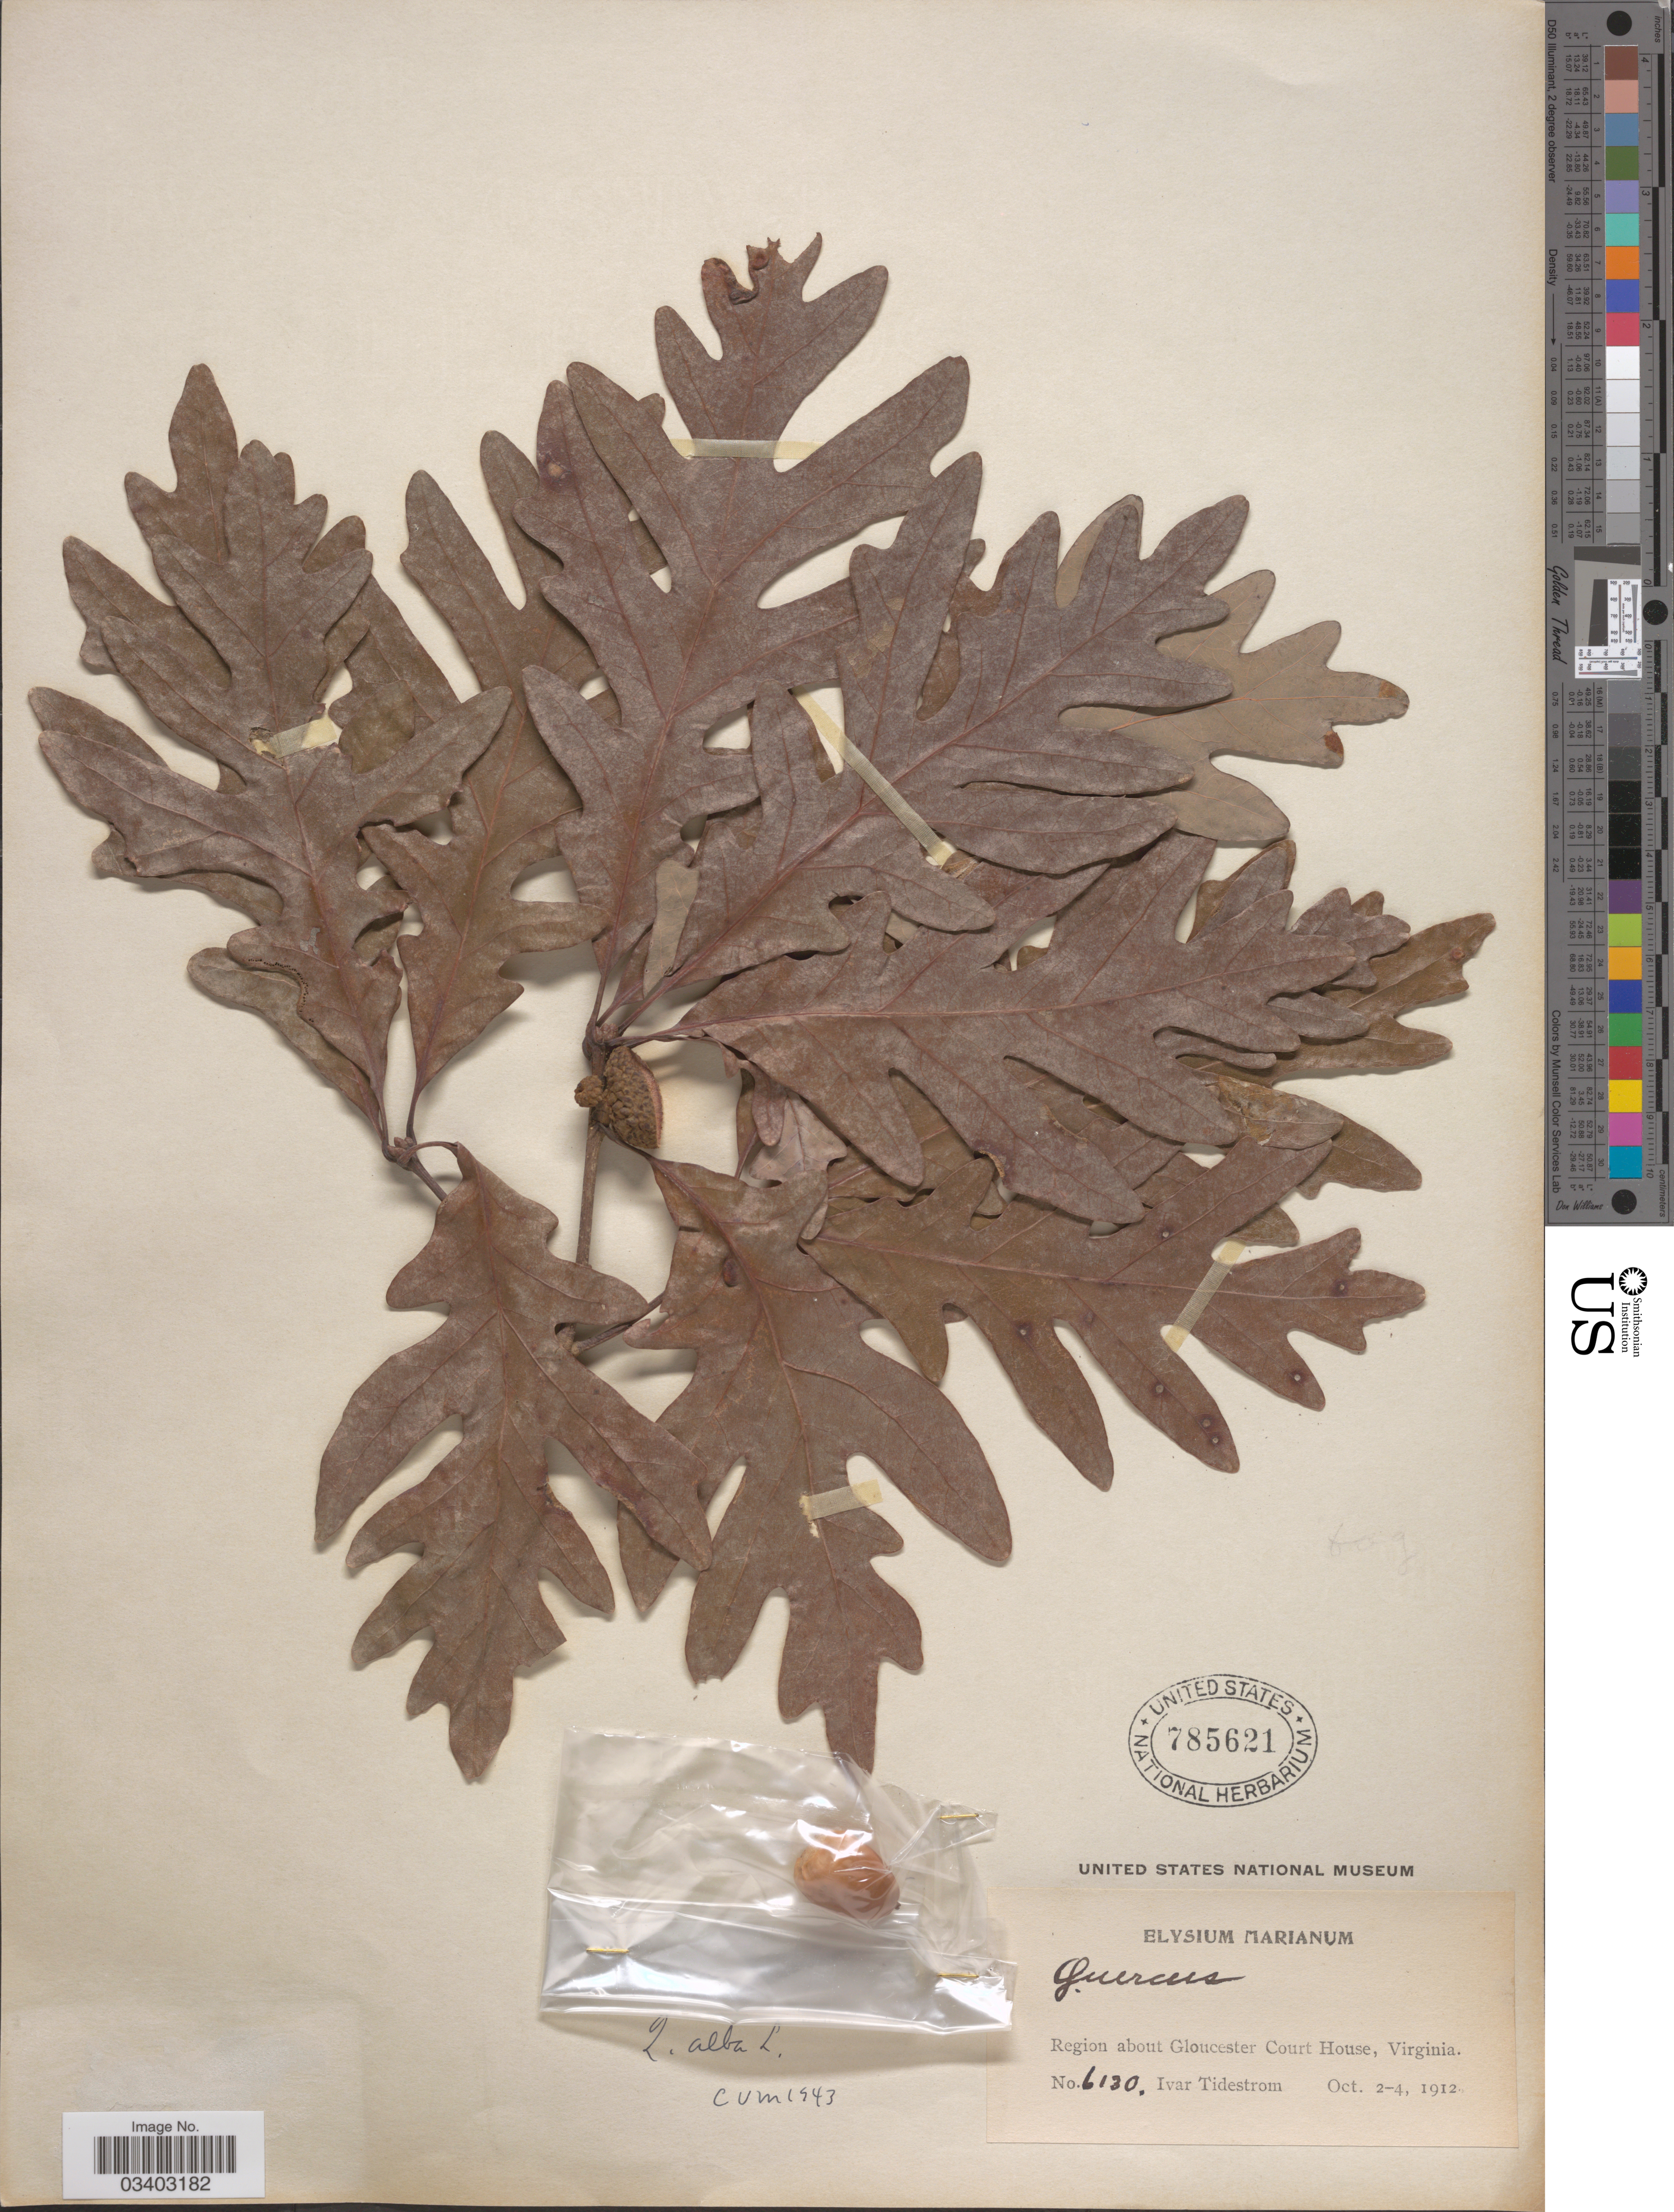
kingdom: Plantae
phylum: Tracheophyta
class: Magnoliopsida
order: Fagales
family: Fagaceae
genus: Quercus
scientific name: Quercus alba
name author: L.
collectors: I. F. Tidestrom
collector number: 6130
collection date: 1912-10-02/1912-10-04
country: United States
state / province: Virginia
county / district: Gloucester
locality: Region about Gloucester Court House.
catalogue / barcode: US 785621